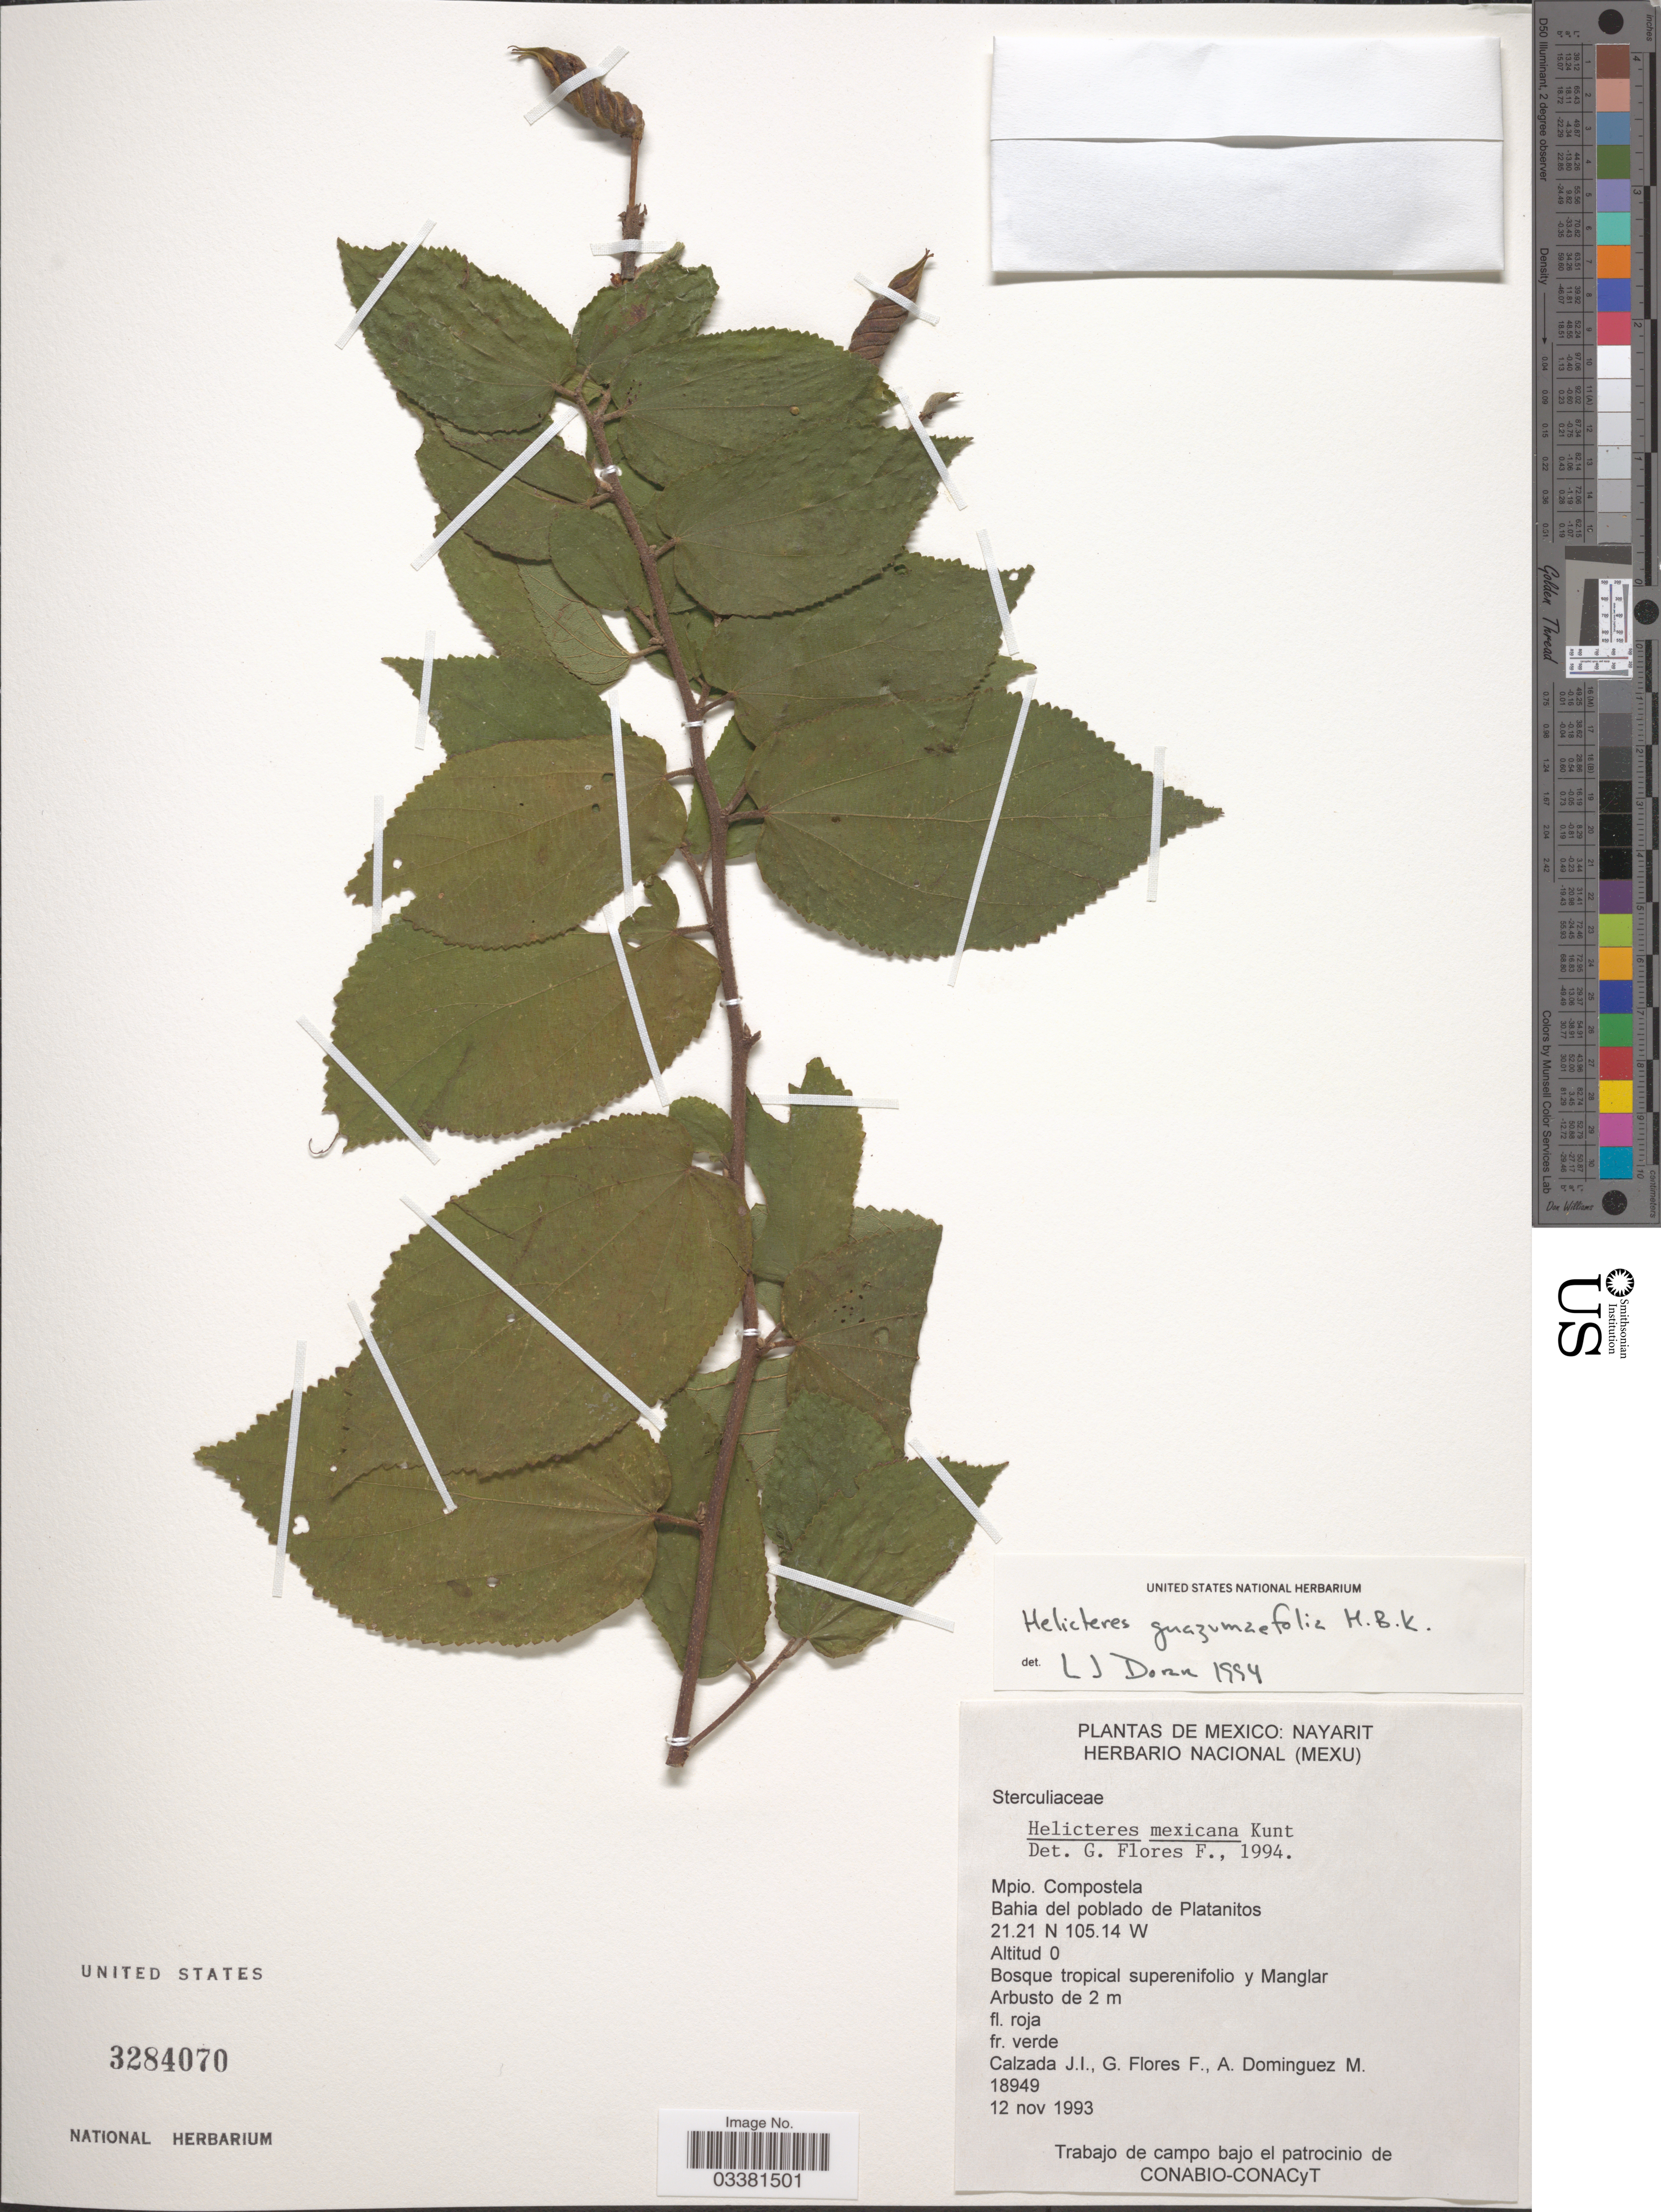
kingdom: Plantae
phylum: Tracheophyta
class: Magnoliopsida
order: Malvales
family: Malvaceae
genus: Helicteres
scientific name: Helicteres guazumifolia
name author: Kunth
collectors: J. I. Calzada, G. Flores F. & A. Dominguez M.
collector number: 18949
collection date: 1993-11-12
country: Mexico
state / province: Nayarit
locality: Mpio. Compostela. Bahia del poblado de Platanitos.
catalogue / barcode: US 3284070